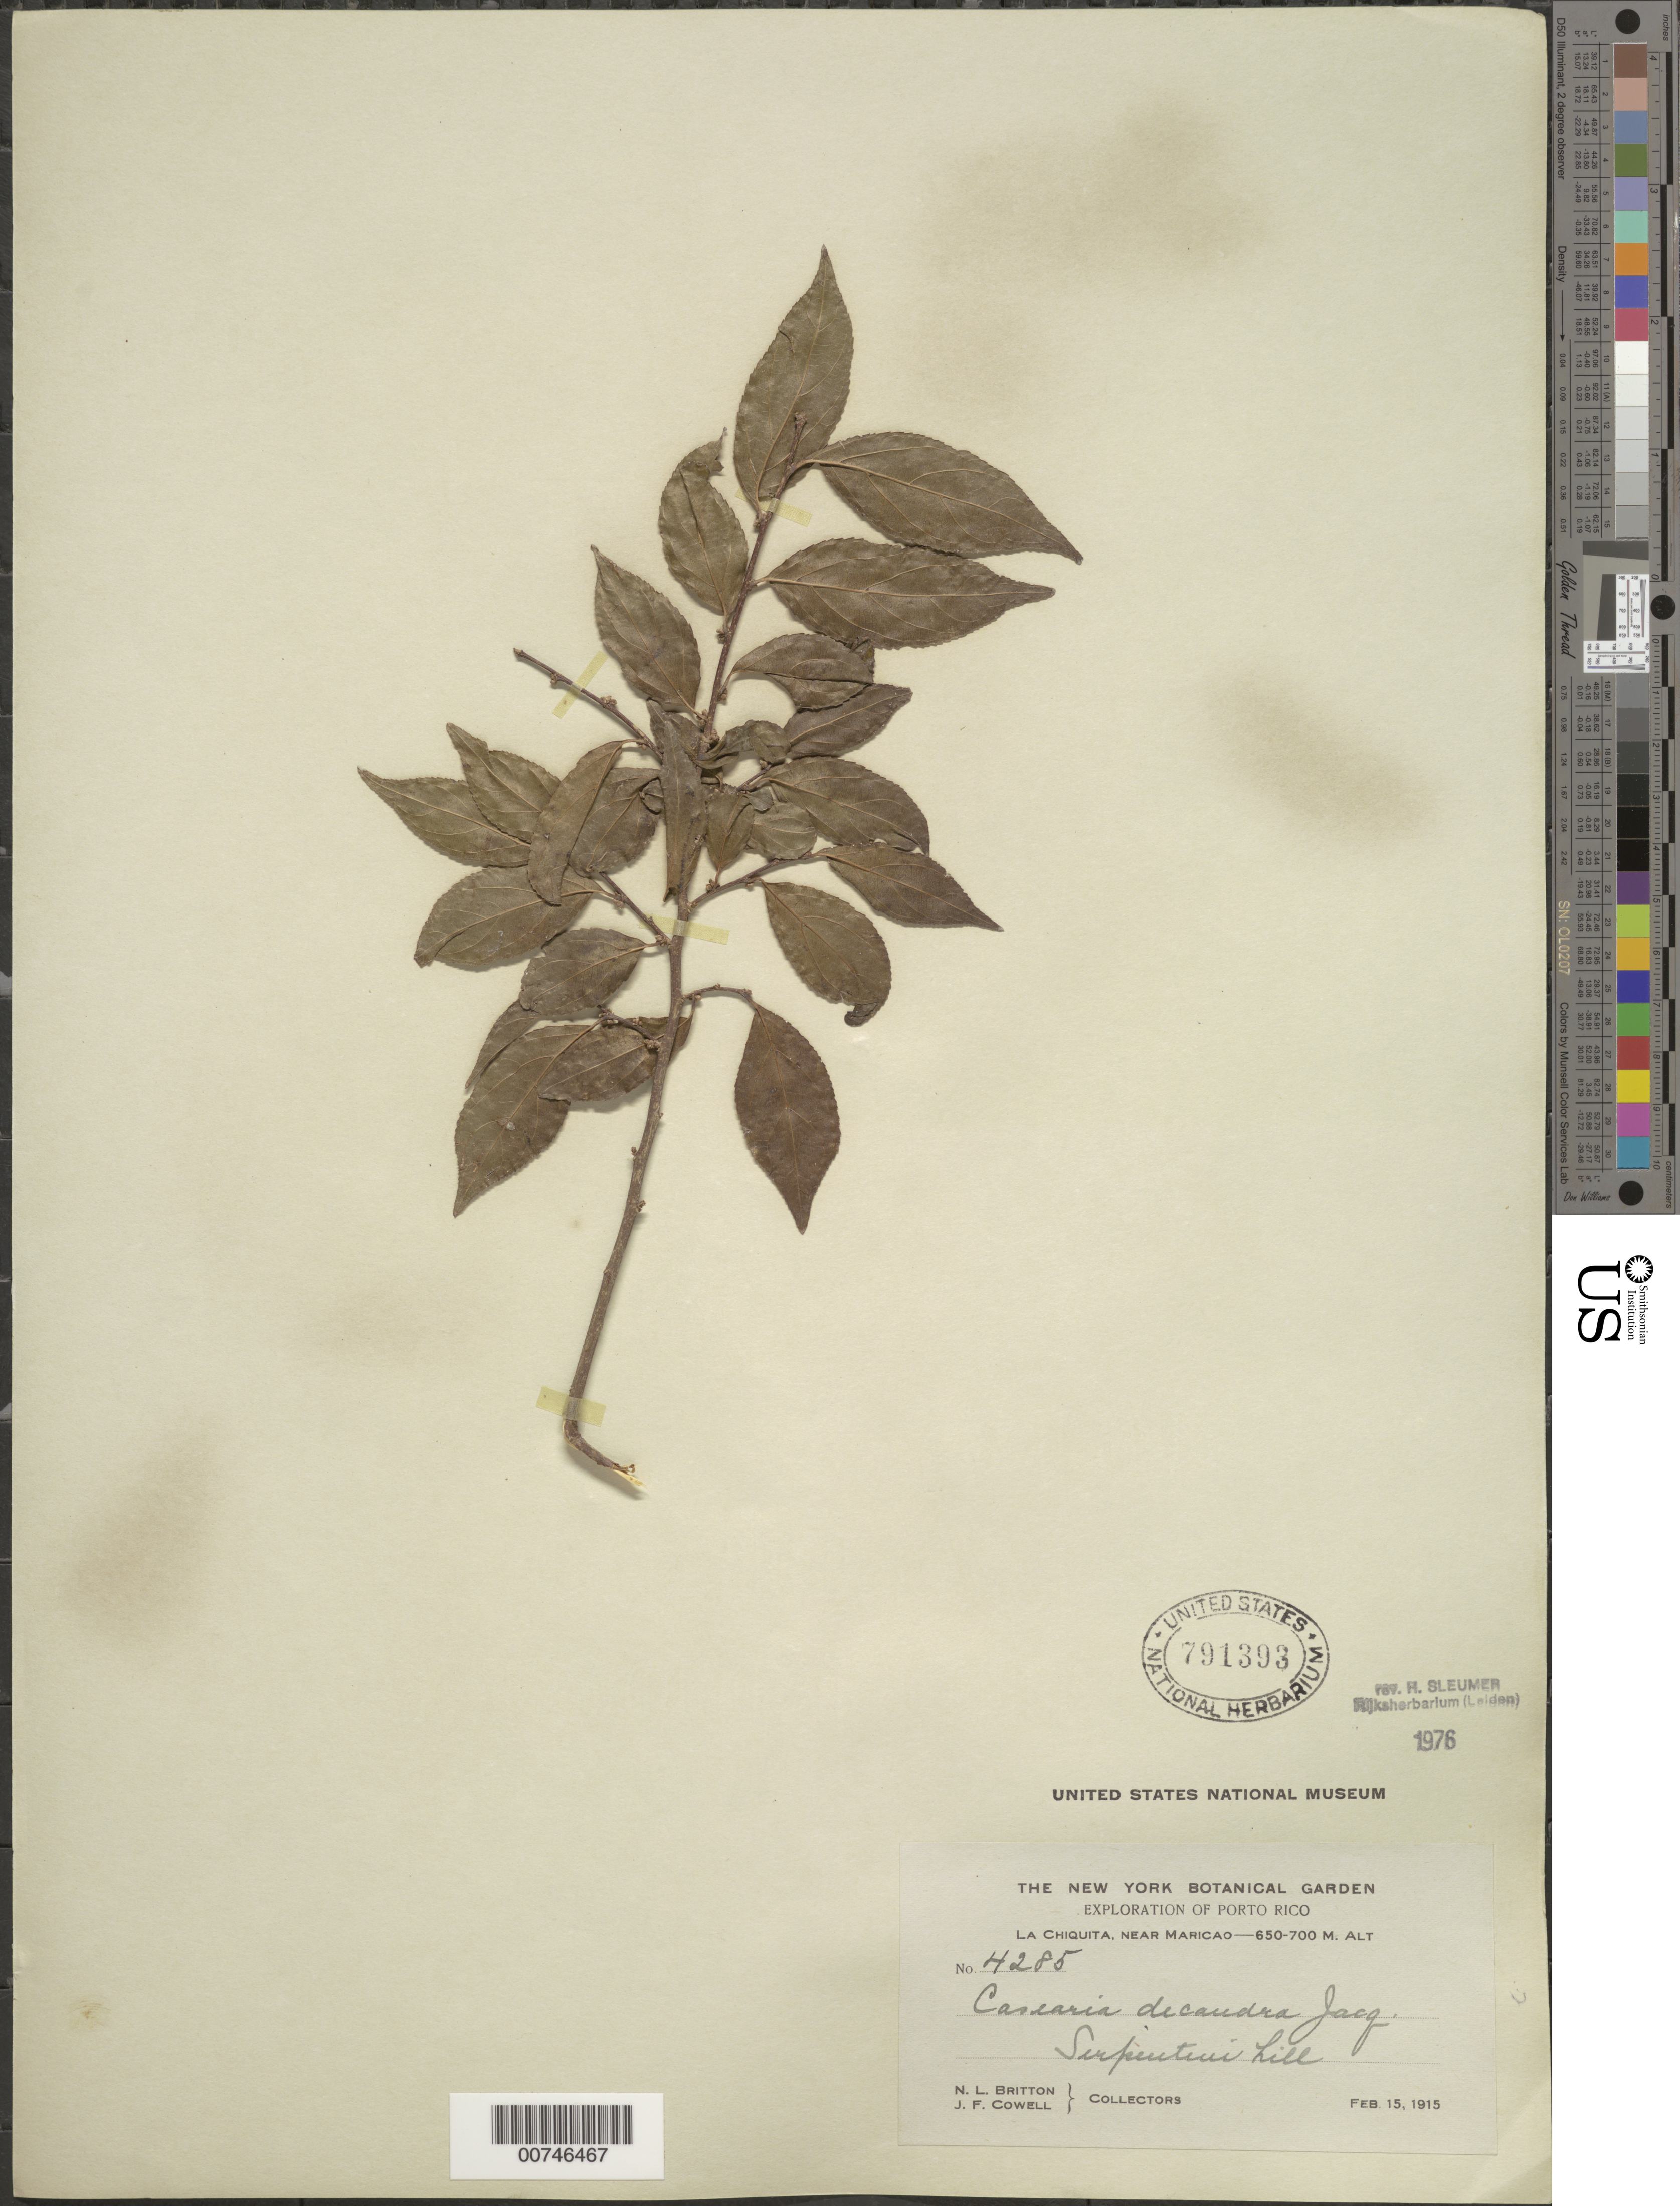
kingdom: Plantae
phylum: Tracheophyta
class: Magnoliopsida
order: Malpighiales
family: Salicaceae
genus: Casearia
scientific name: Casearia decandra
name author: Jacq.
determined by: Sleumer, H. O.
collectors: N. Britton & N. Cowell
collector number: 4285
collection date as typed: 15 Feb 1915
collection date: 1915-02-15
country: Puerto Rico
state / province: Maricao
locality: La Chiquita, near Maricao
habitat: Serpentine hill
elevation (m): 650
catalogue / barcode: US 791393